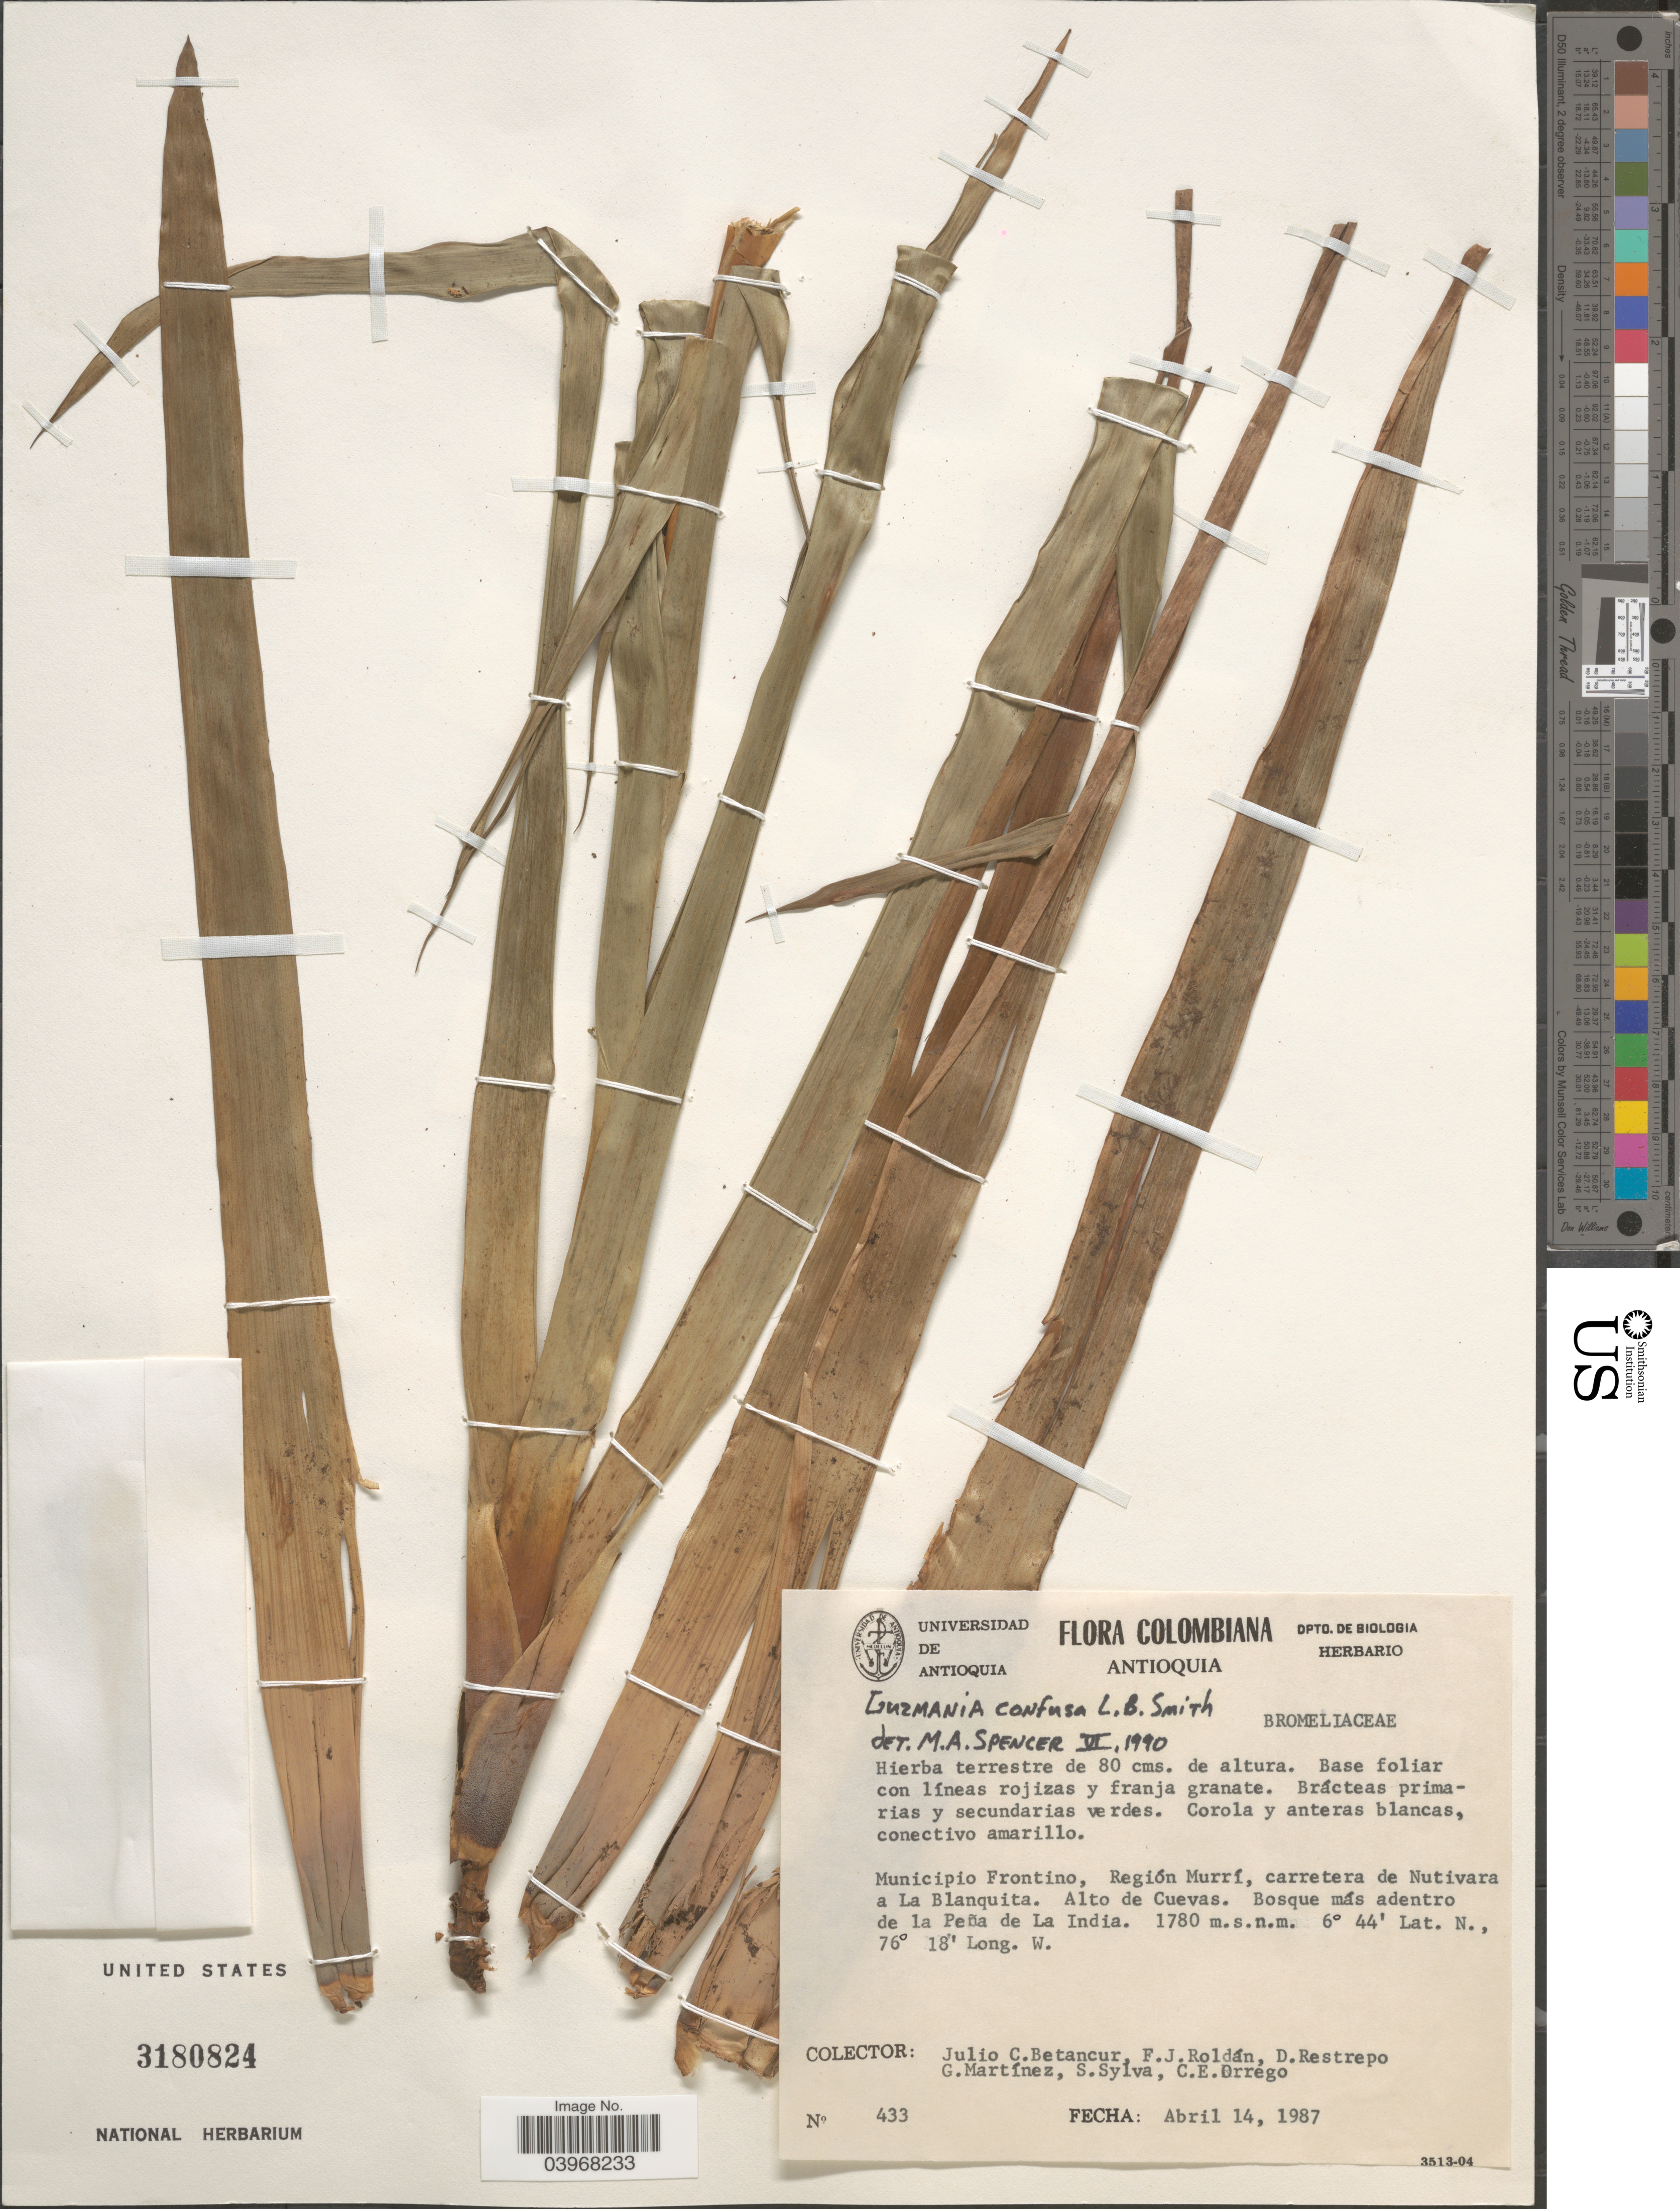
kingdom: Plantae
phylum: Tracheophyta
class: Liliopsida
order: Poales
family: Bromeliaceae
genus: Guzmania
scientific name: Guzmania confusa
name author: L.B. Sm.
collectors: J. C. Betancur, F. J. Roldán, D. Restrepo, G. Martínez & et al.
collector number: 433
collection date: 1987-04-14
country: Colombia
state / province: Antioquia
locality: Municipio Frontino. Región Murrí, carretera de Nutivara a La Blanquita. Alto de Cuevas. Bosque más adentro de la Peña de La India.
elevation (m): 1780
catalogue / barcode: US 3180824